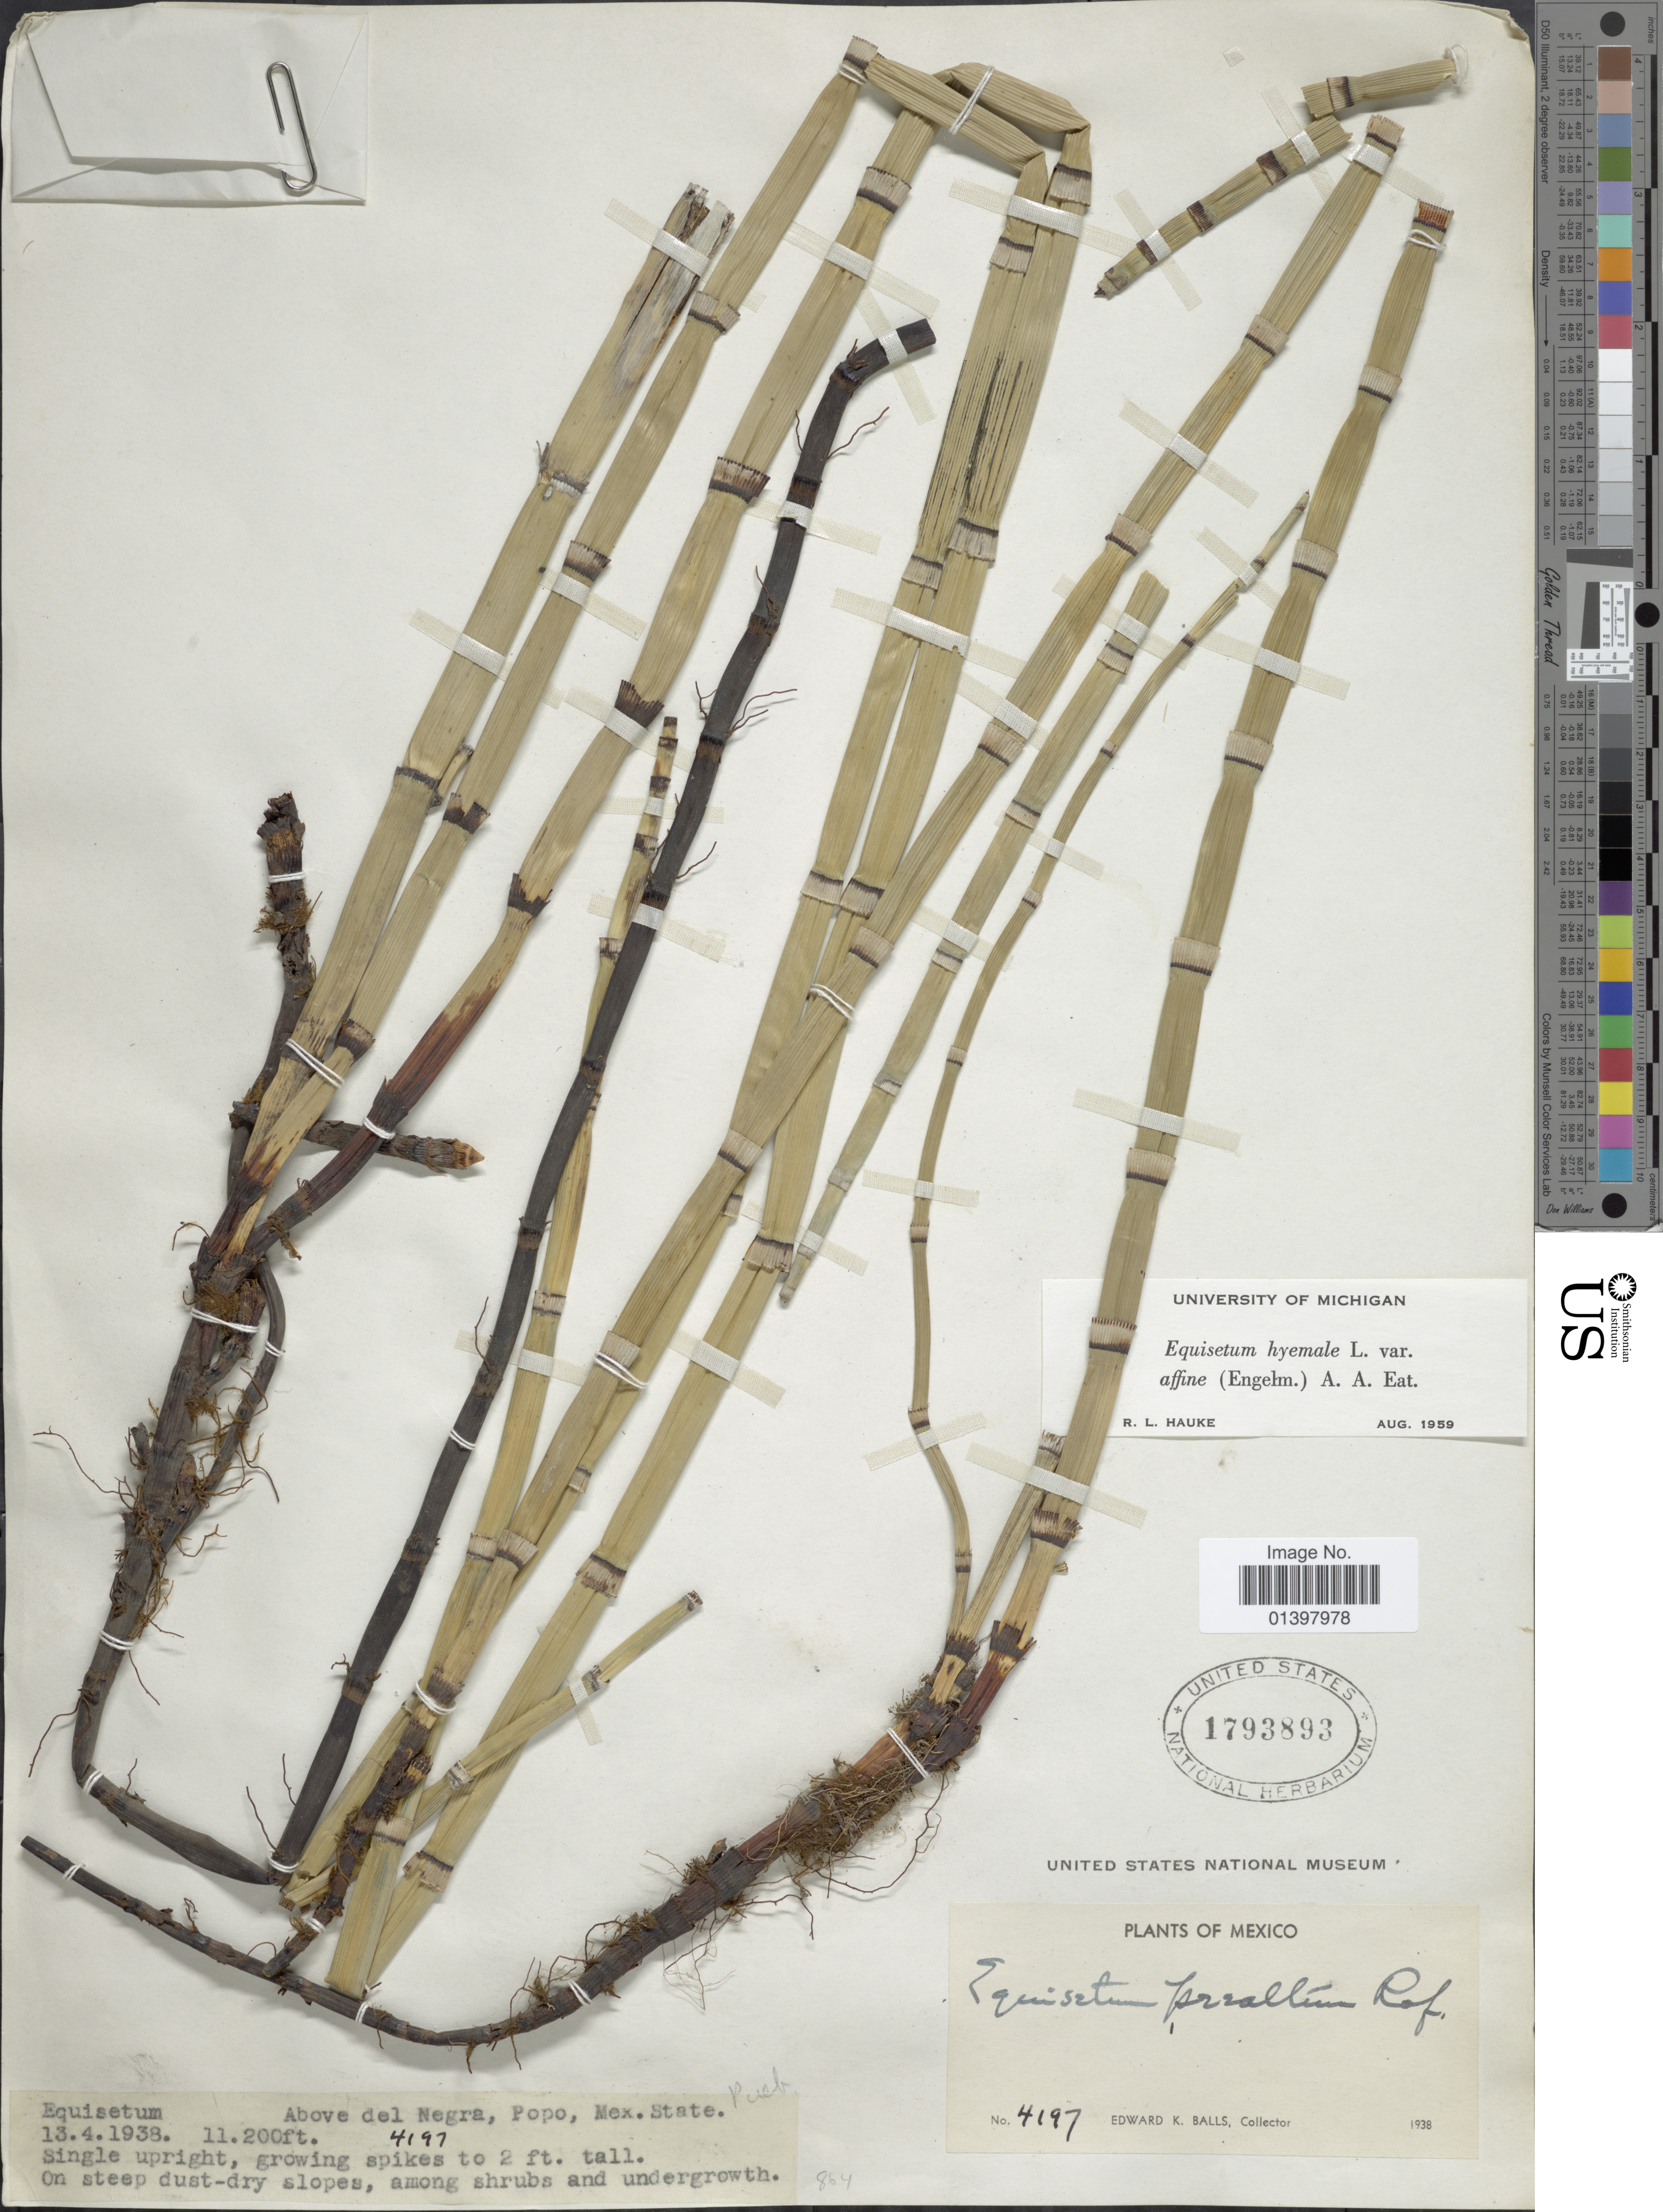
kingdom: Plantae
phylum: Tracheophyta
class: Polypodiopsida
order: Equisetales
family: Equisetaceae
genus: Equisetum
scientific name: Equisetum hyemale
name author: L.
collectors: E. K. Balls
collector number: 4197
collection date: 1938-04-13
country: Mexico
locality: Above del Negra, Popo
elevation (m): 3414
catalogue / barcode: US 1793893